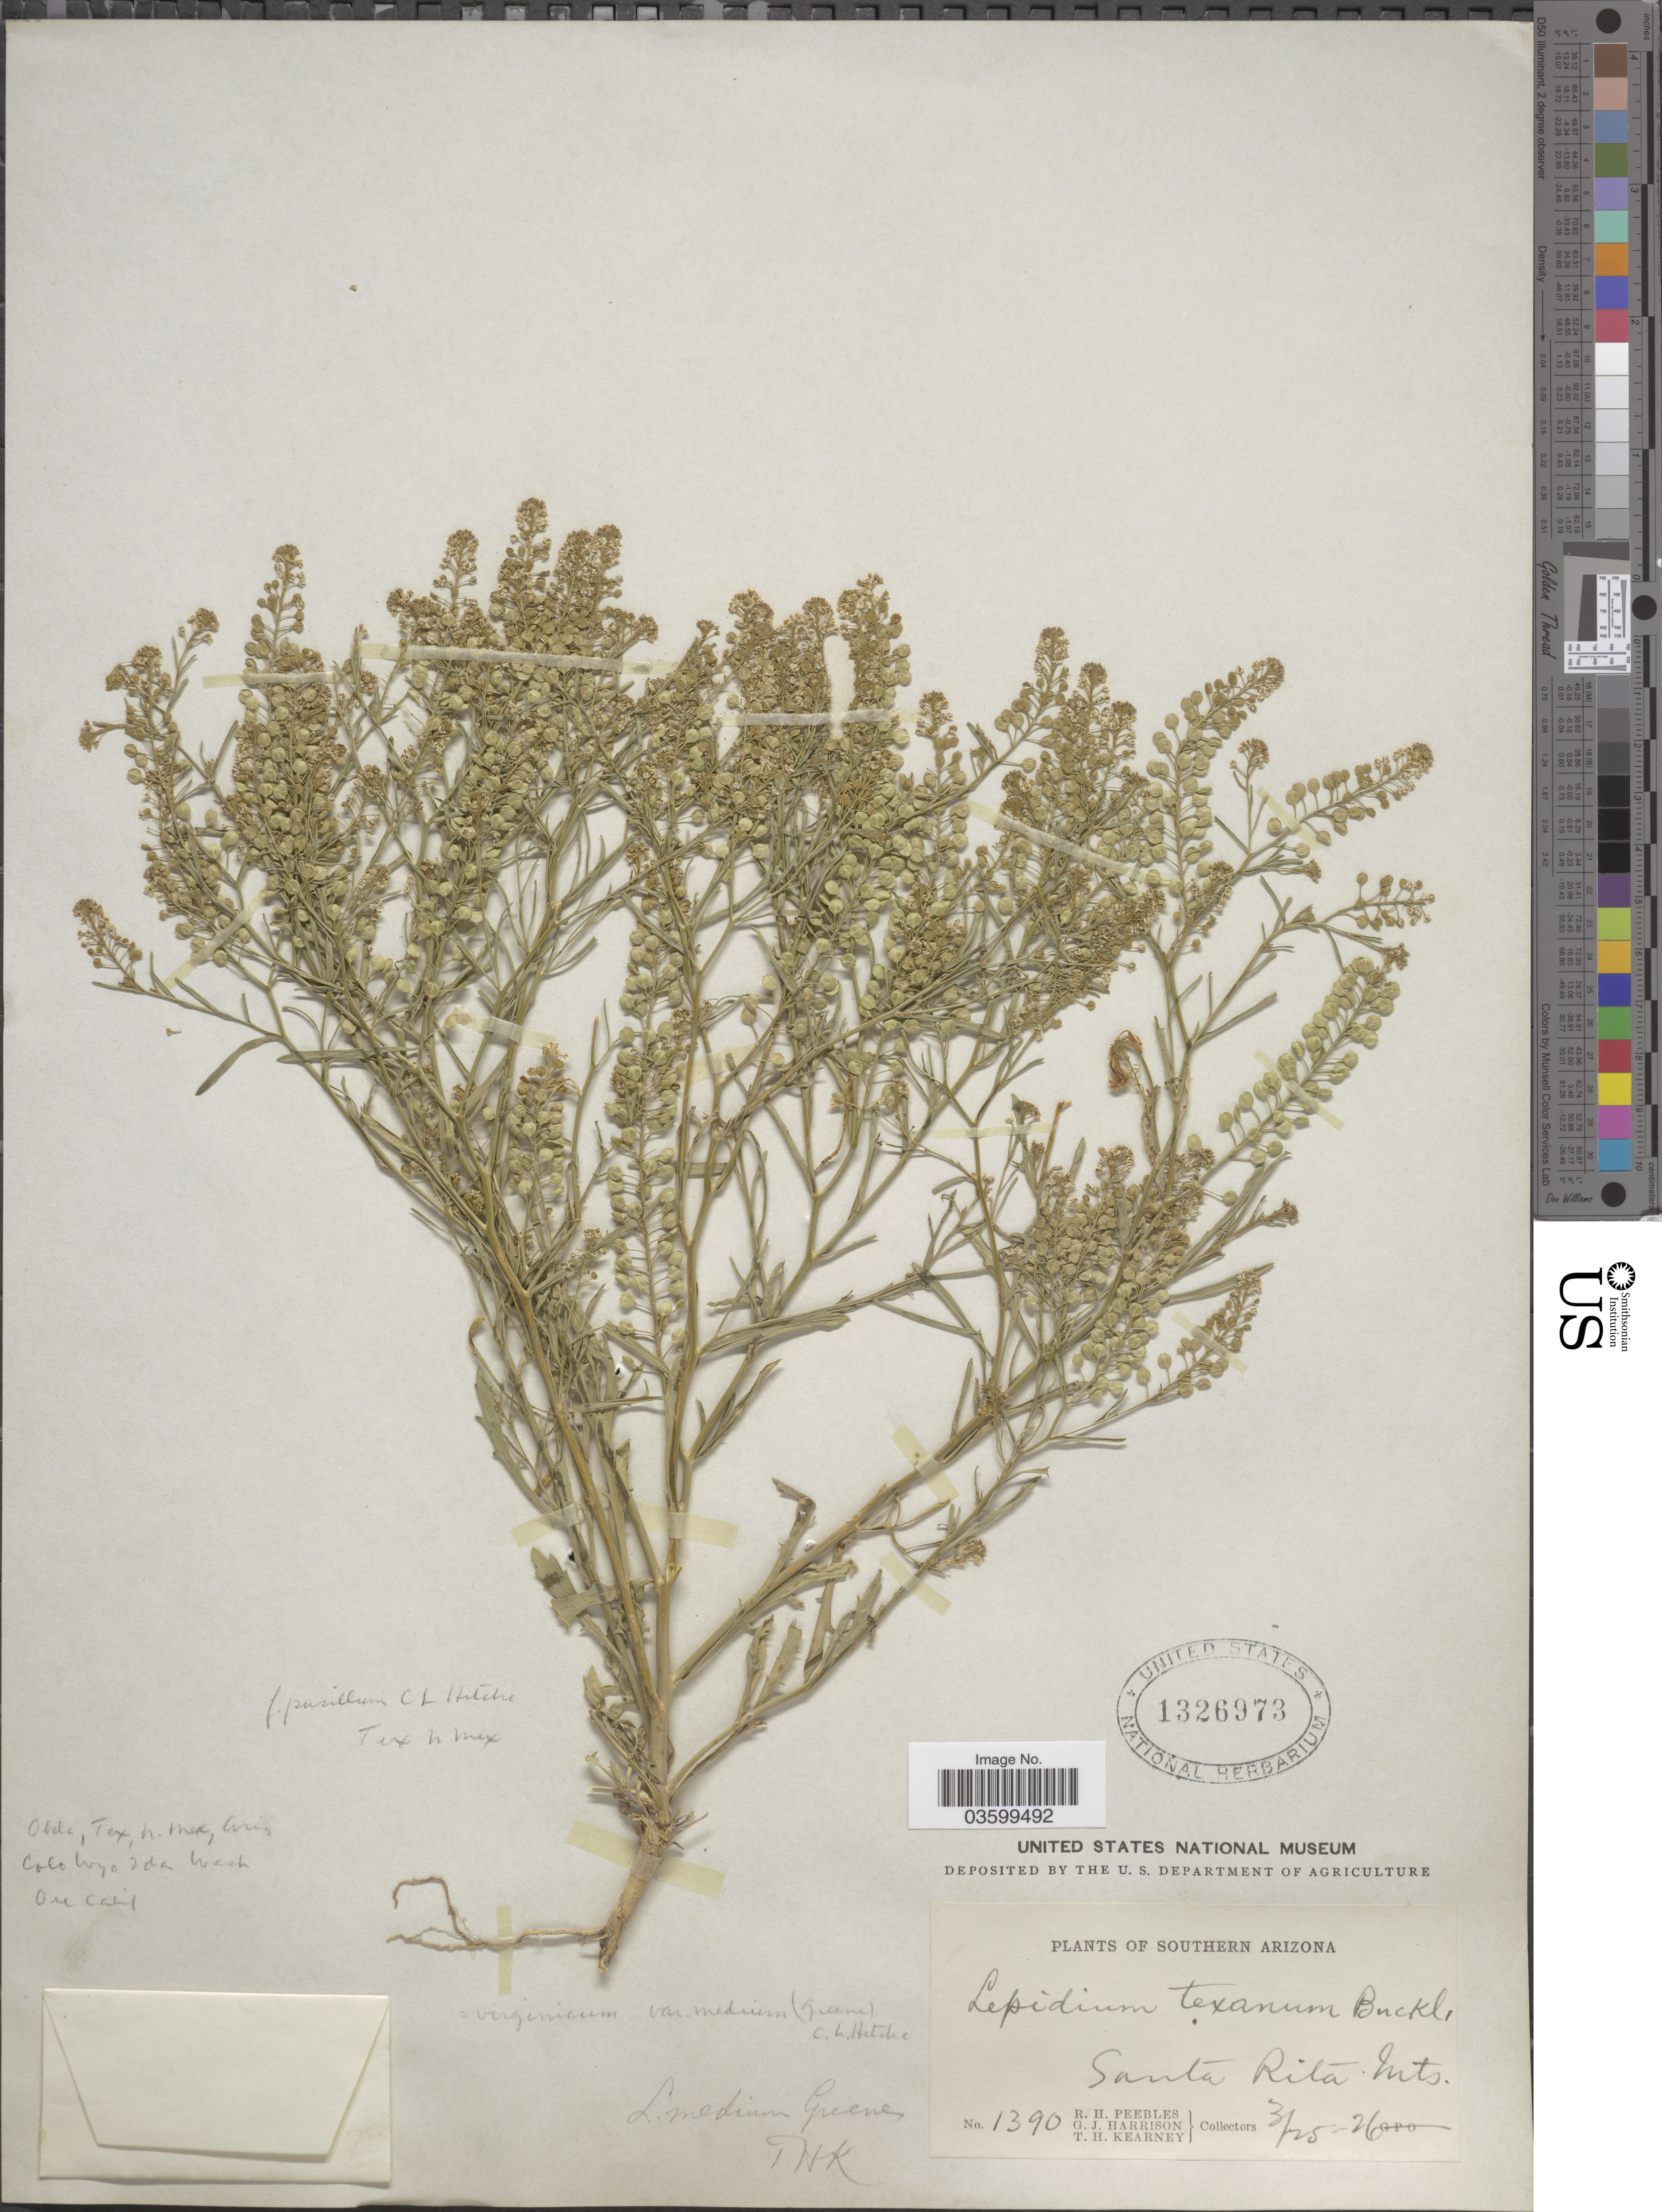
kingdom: Plantae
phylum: Tracheophyta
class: Magnoliopsida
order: Brassicales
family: Brassicaceae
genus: Lepidium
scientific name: Lepidium virginicum var. medium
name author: (Greene) C.L. Hitchc.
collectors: R. H. Peebles, G. J. Harrison & T. H. Kearney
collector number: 1390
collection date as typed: Transcribed d/m/y: 25/3/26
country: United States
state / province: Arizona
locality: Southern Arizona. Santa Rita Mts.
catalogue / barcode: US 1326973